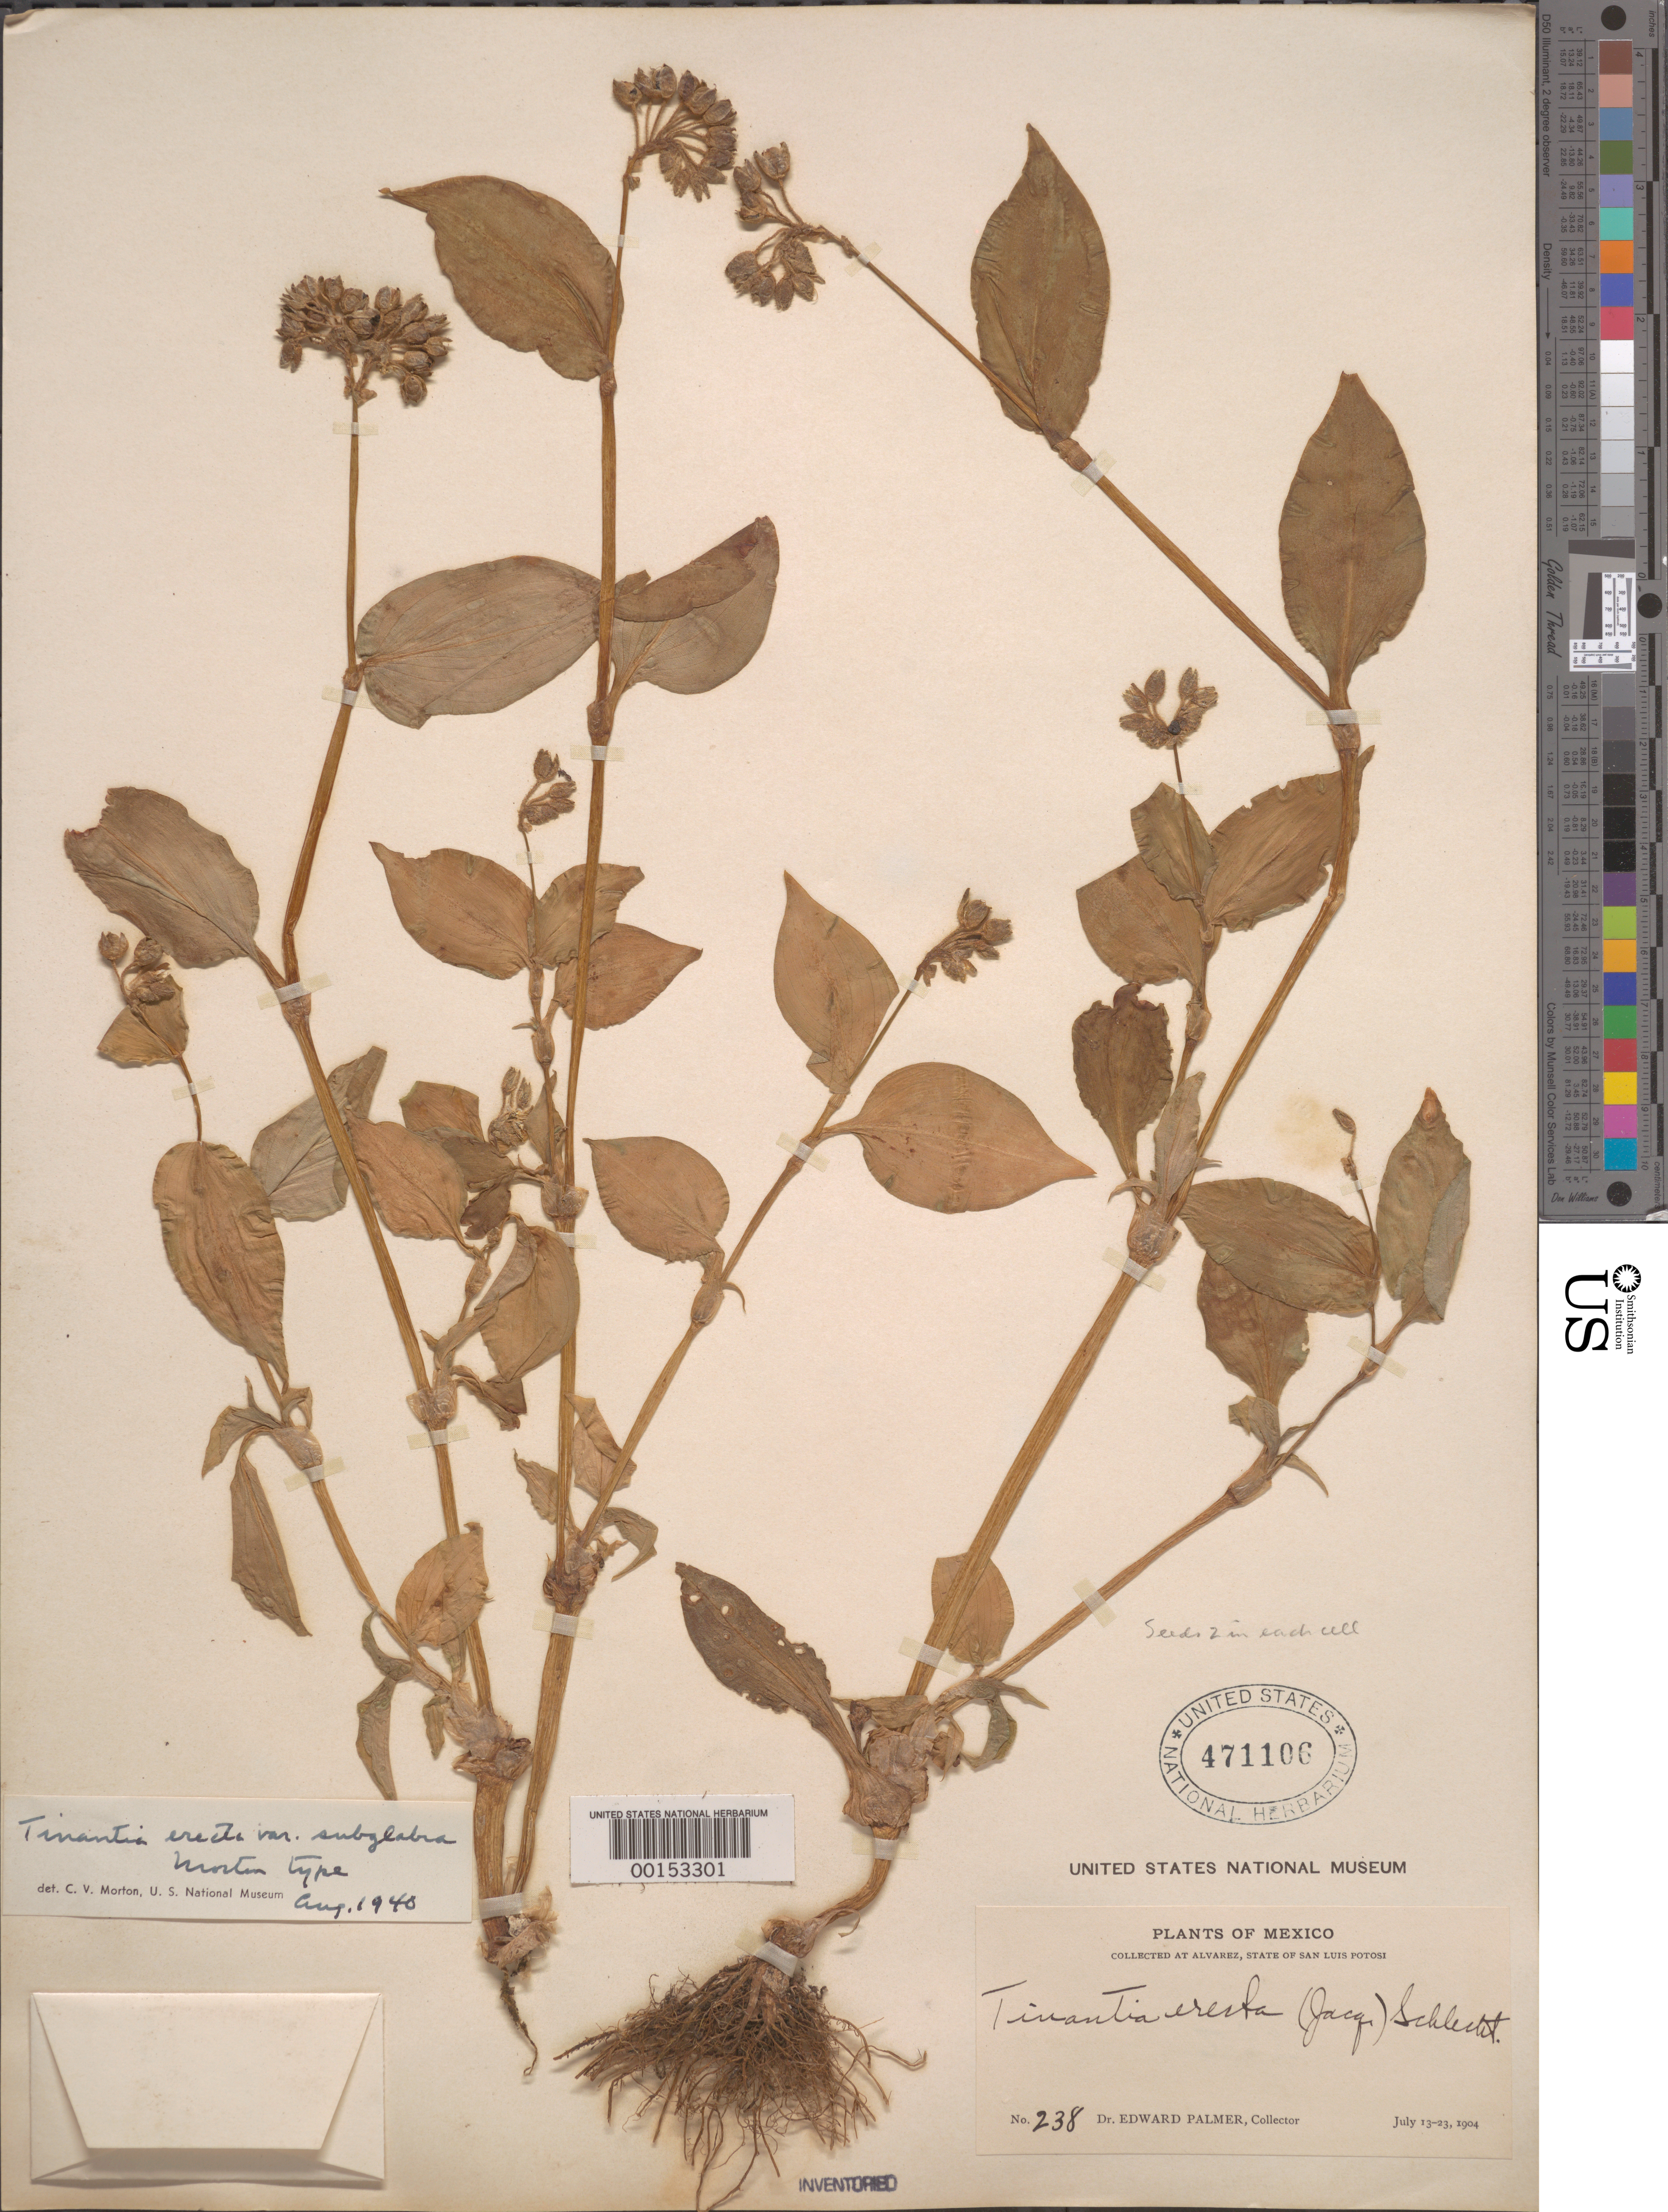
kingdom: Plantae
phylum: Tracheophyta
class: Liliopsida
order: Commelinales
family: Commelinaceae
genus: Tinantia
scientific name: Tinantia violacea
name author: Rohweder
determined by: Faden, Robert B., (US), Smithsonian Institution - National Museum of Natural History (UNITED STATES)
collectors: E. Palmer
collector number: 238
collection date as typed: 13 Jul 1904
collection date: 1904-07-13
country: Mexico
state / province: San Luis Potosí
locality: Alvarez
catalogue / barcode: US 471106